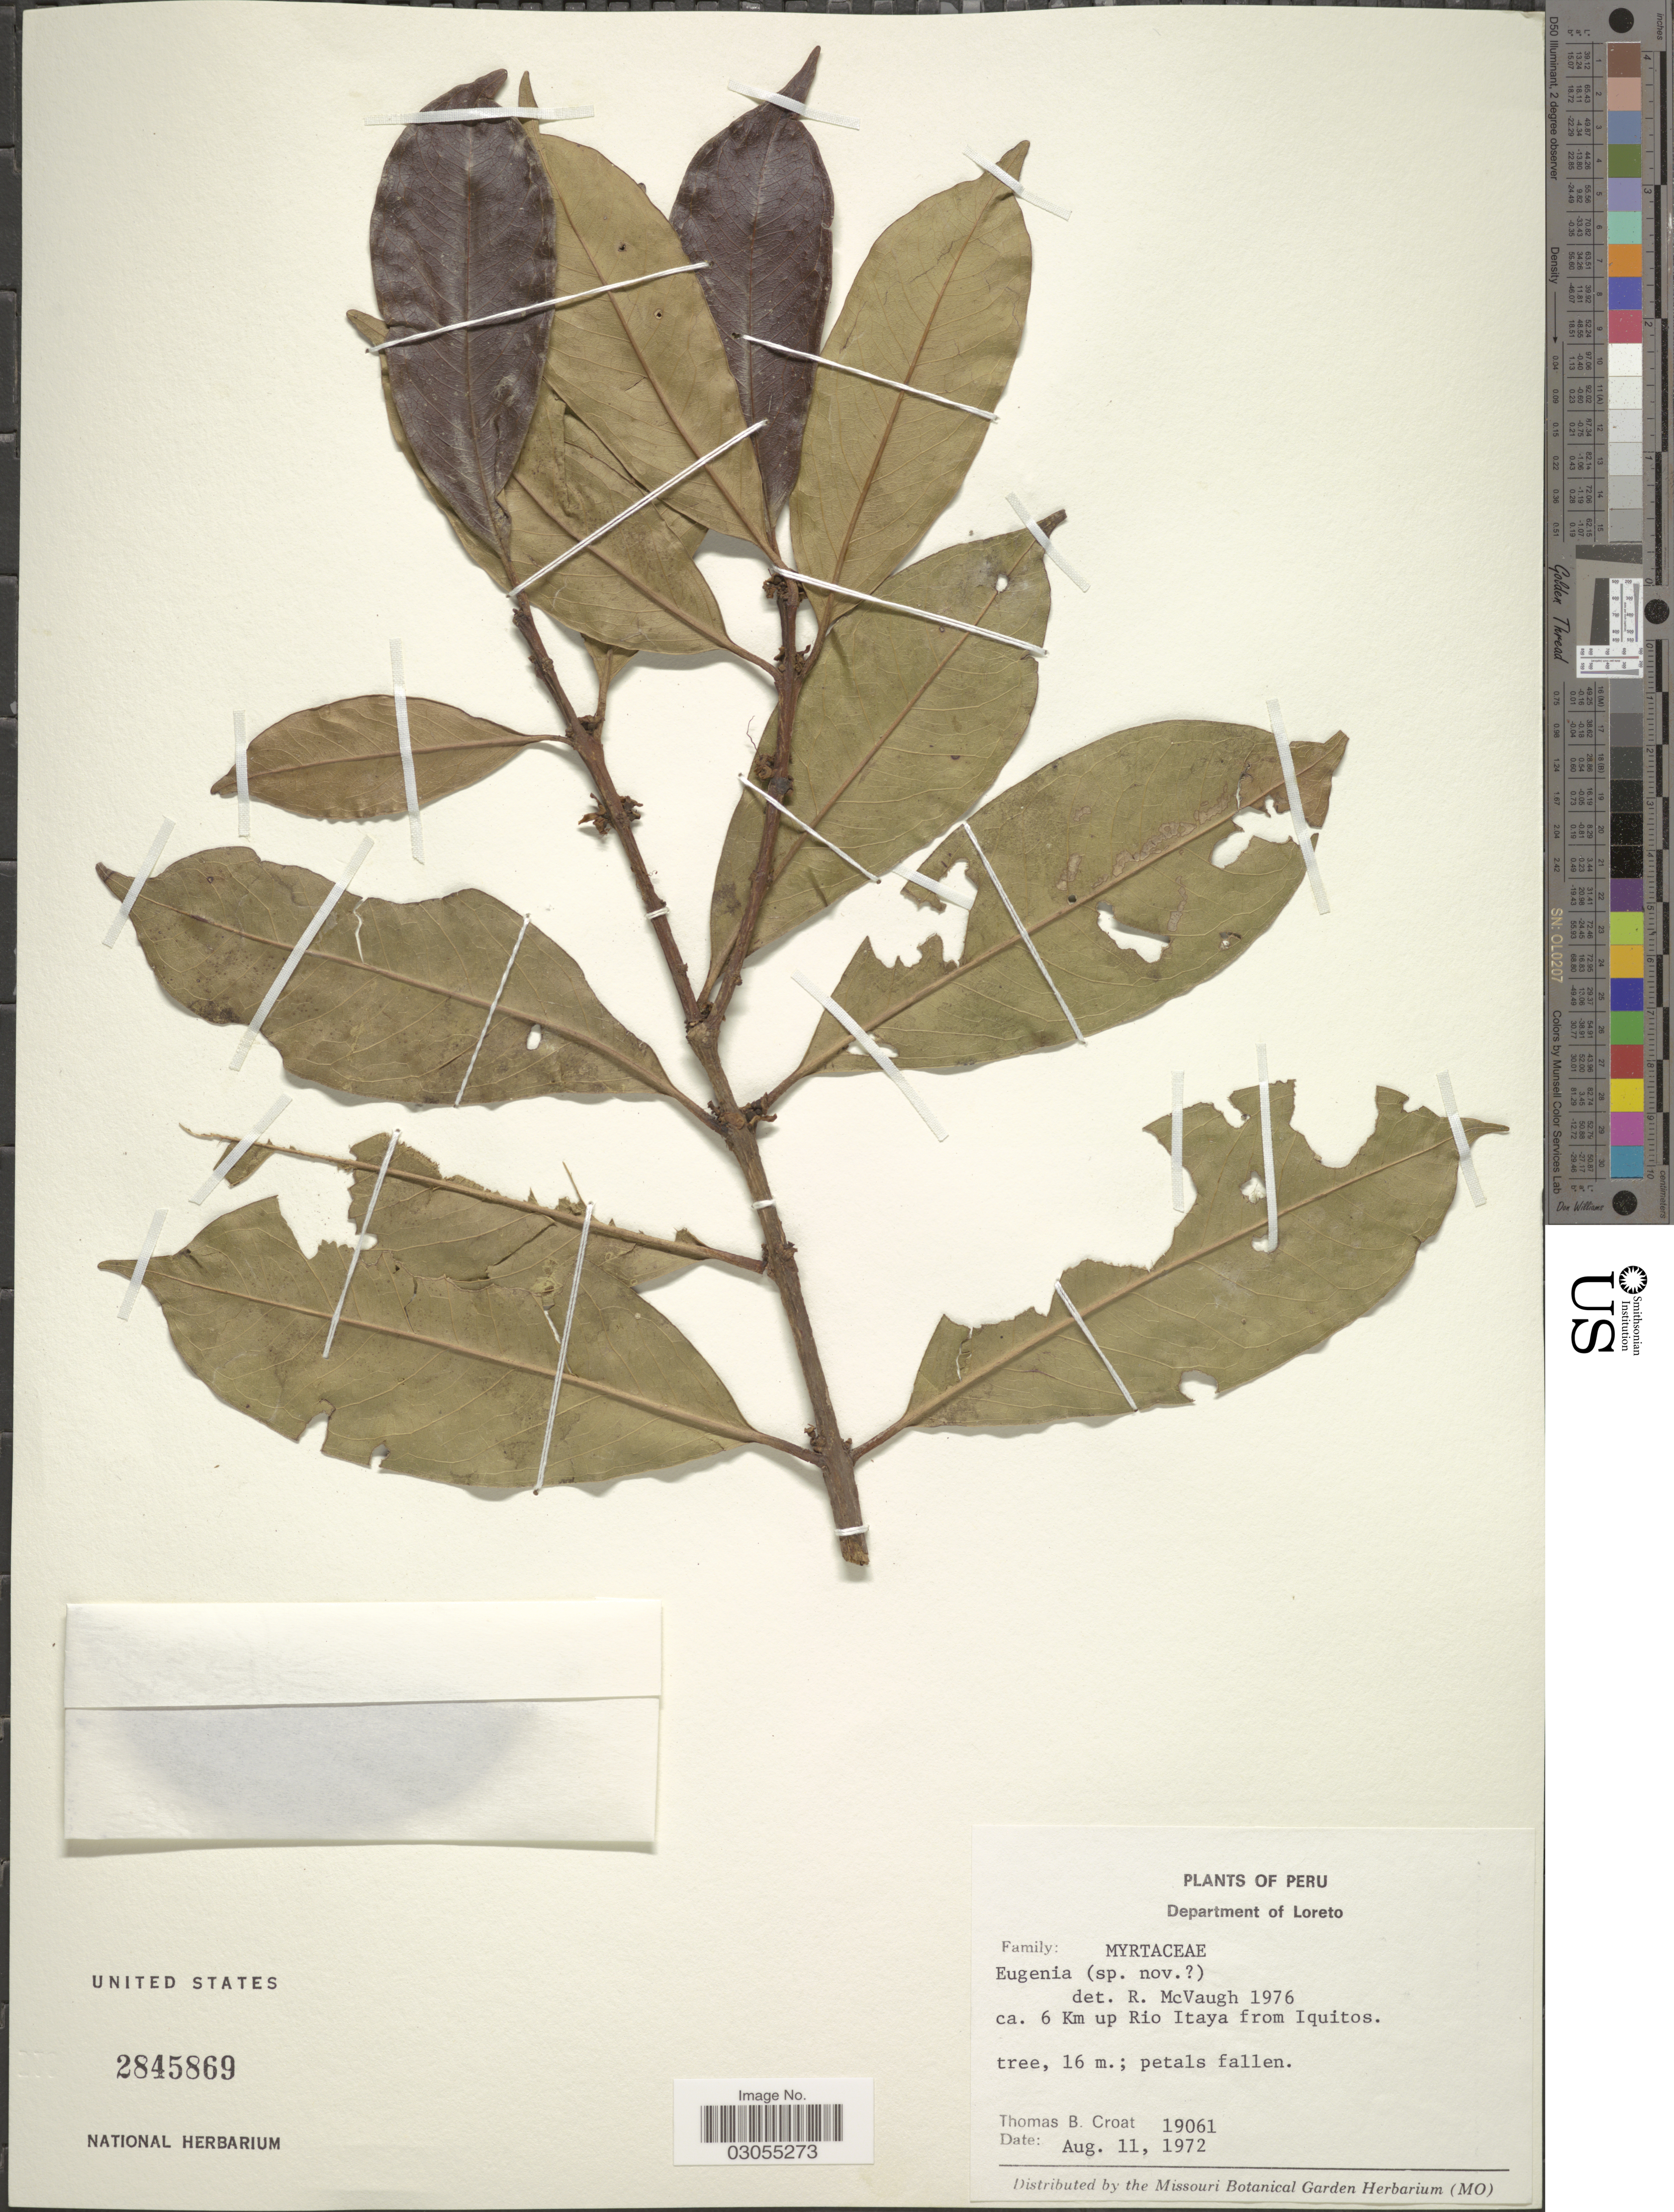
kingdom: Plantae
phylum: Tracheophyta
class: Magnoliopsida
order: Myrtales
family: Myrtaceae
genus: Eugenia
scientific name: Eugenia sp.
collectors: T. B. Croat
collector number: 19061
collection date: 1972-08-11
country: Peru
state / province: Loreto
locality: Department of Loreto, ca. 6 Km of up Rio Itaya from Iquitos.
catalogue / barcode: US 2845869